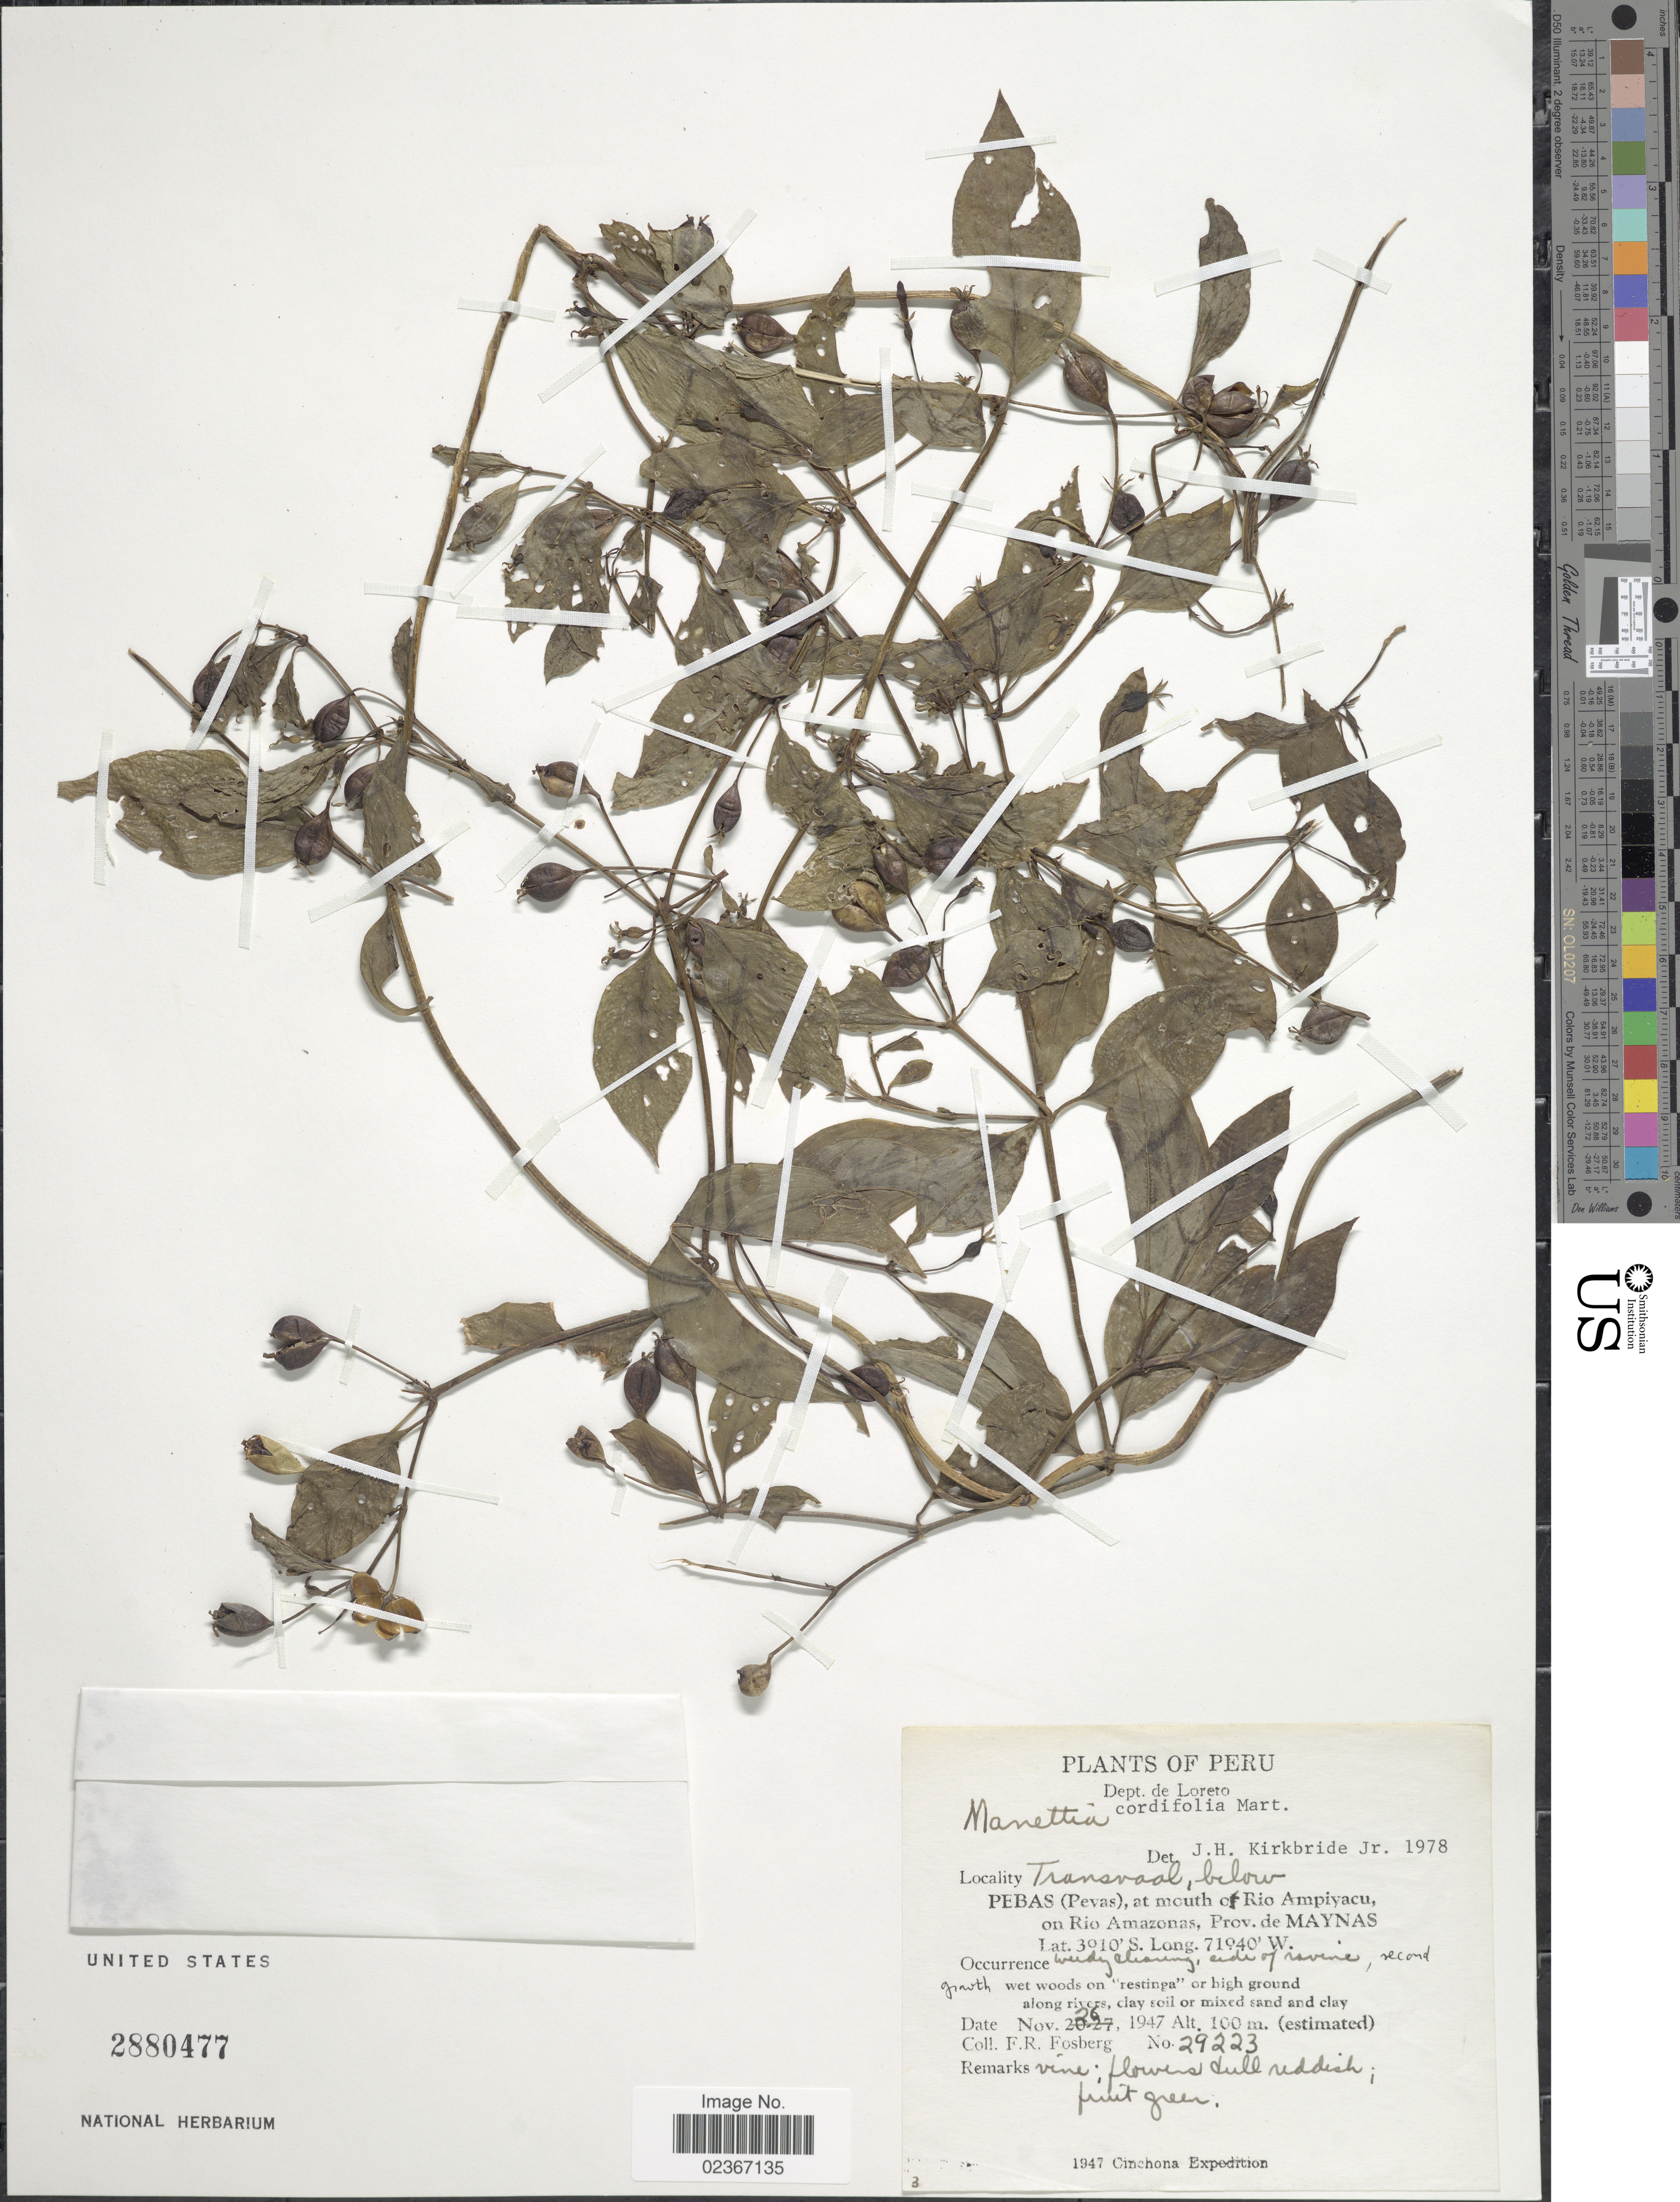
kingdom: Plantae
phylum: Tracheophyta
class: Magnoliopsida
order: Gentianales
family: Rubiaceae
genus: Manettia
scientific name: Manettia cordifolia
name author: Mart.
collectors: F. R. Fosberg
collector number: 29223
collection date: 1947-11-26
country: Peru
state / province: Loreto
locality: Dept. de Loreto. Transvaal, below Pebas (Pevas), at mouth of Rio Ampiyacu, on Rio Amazonas, Prov. de Maynas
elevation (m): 100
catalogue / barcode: US 2880477